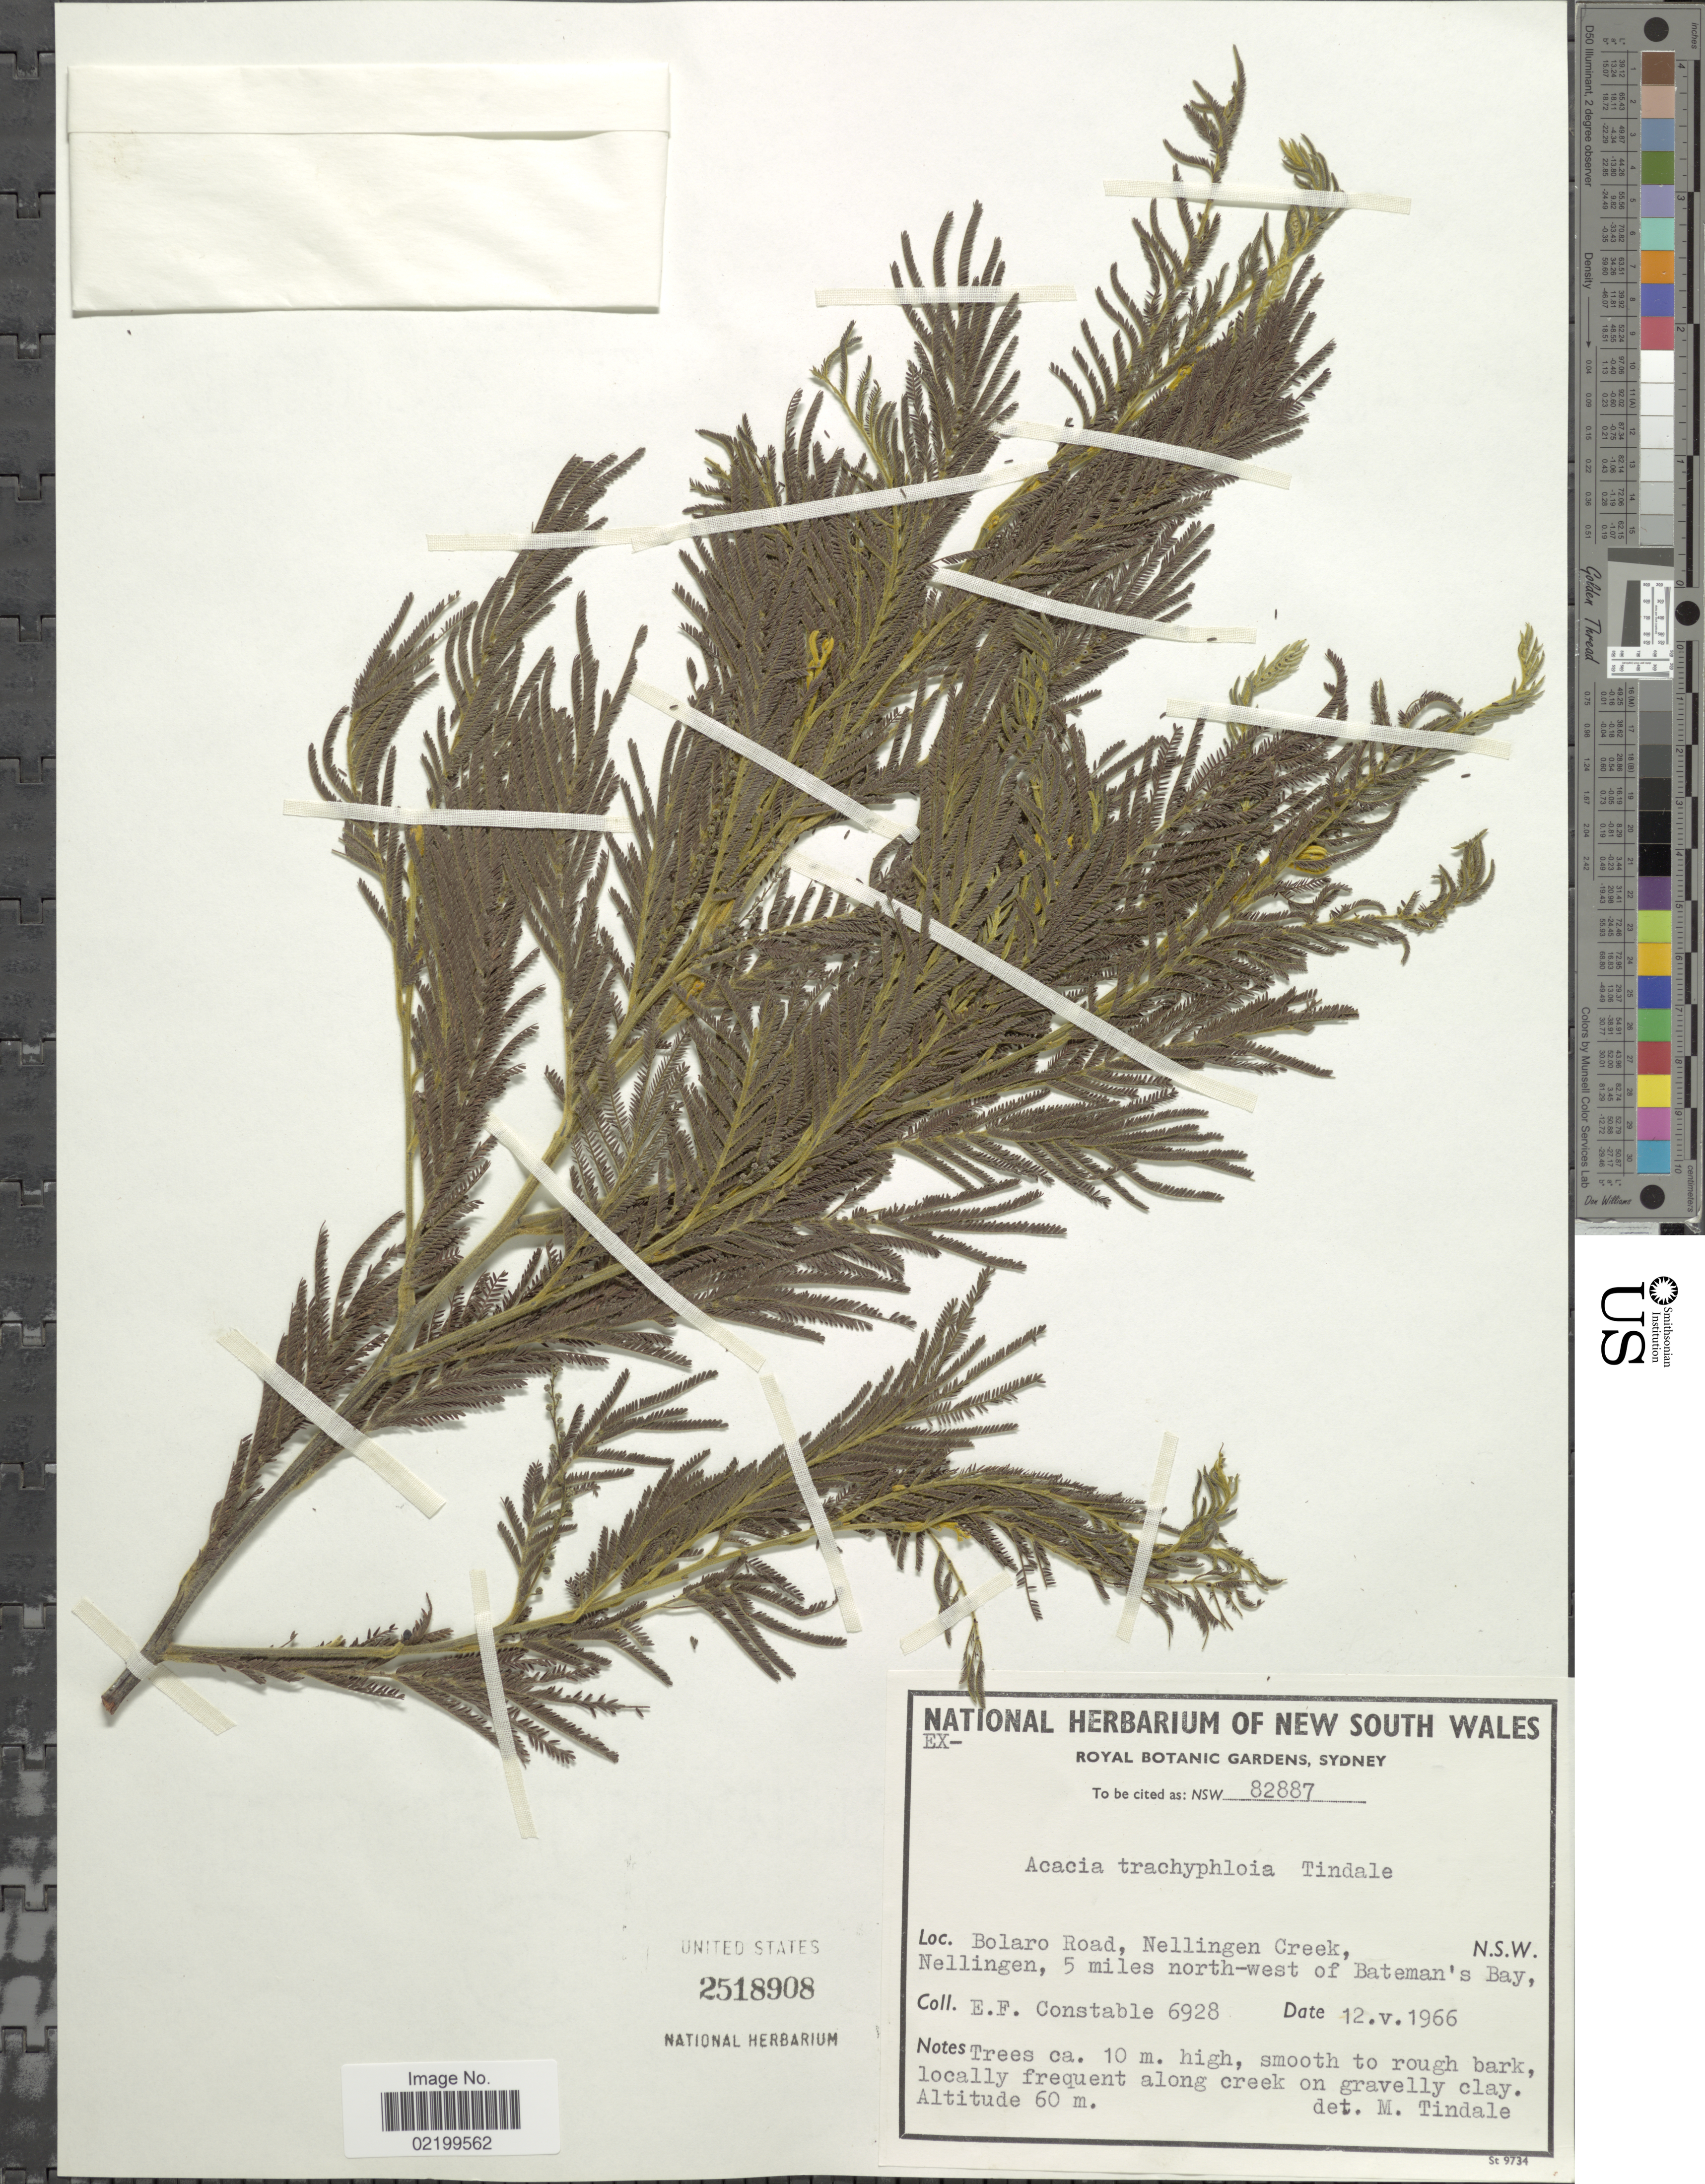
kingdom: Plantae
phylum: Tracheophyta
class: Magnoliopsida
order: Fabales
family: Fabaceae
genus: Acacia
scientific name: Acacia trachyphloia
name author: Tindale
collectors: E. F. Constable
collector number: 6928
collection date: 1966-05-12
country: Australia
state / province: New South Wales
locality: Bolaro Road, Nellingen Creek, N.S.W., Nellingen, 5 miles north-west of Bateman's Bay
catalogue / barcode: US 2518908